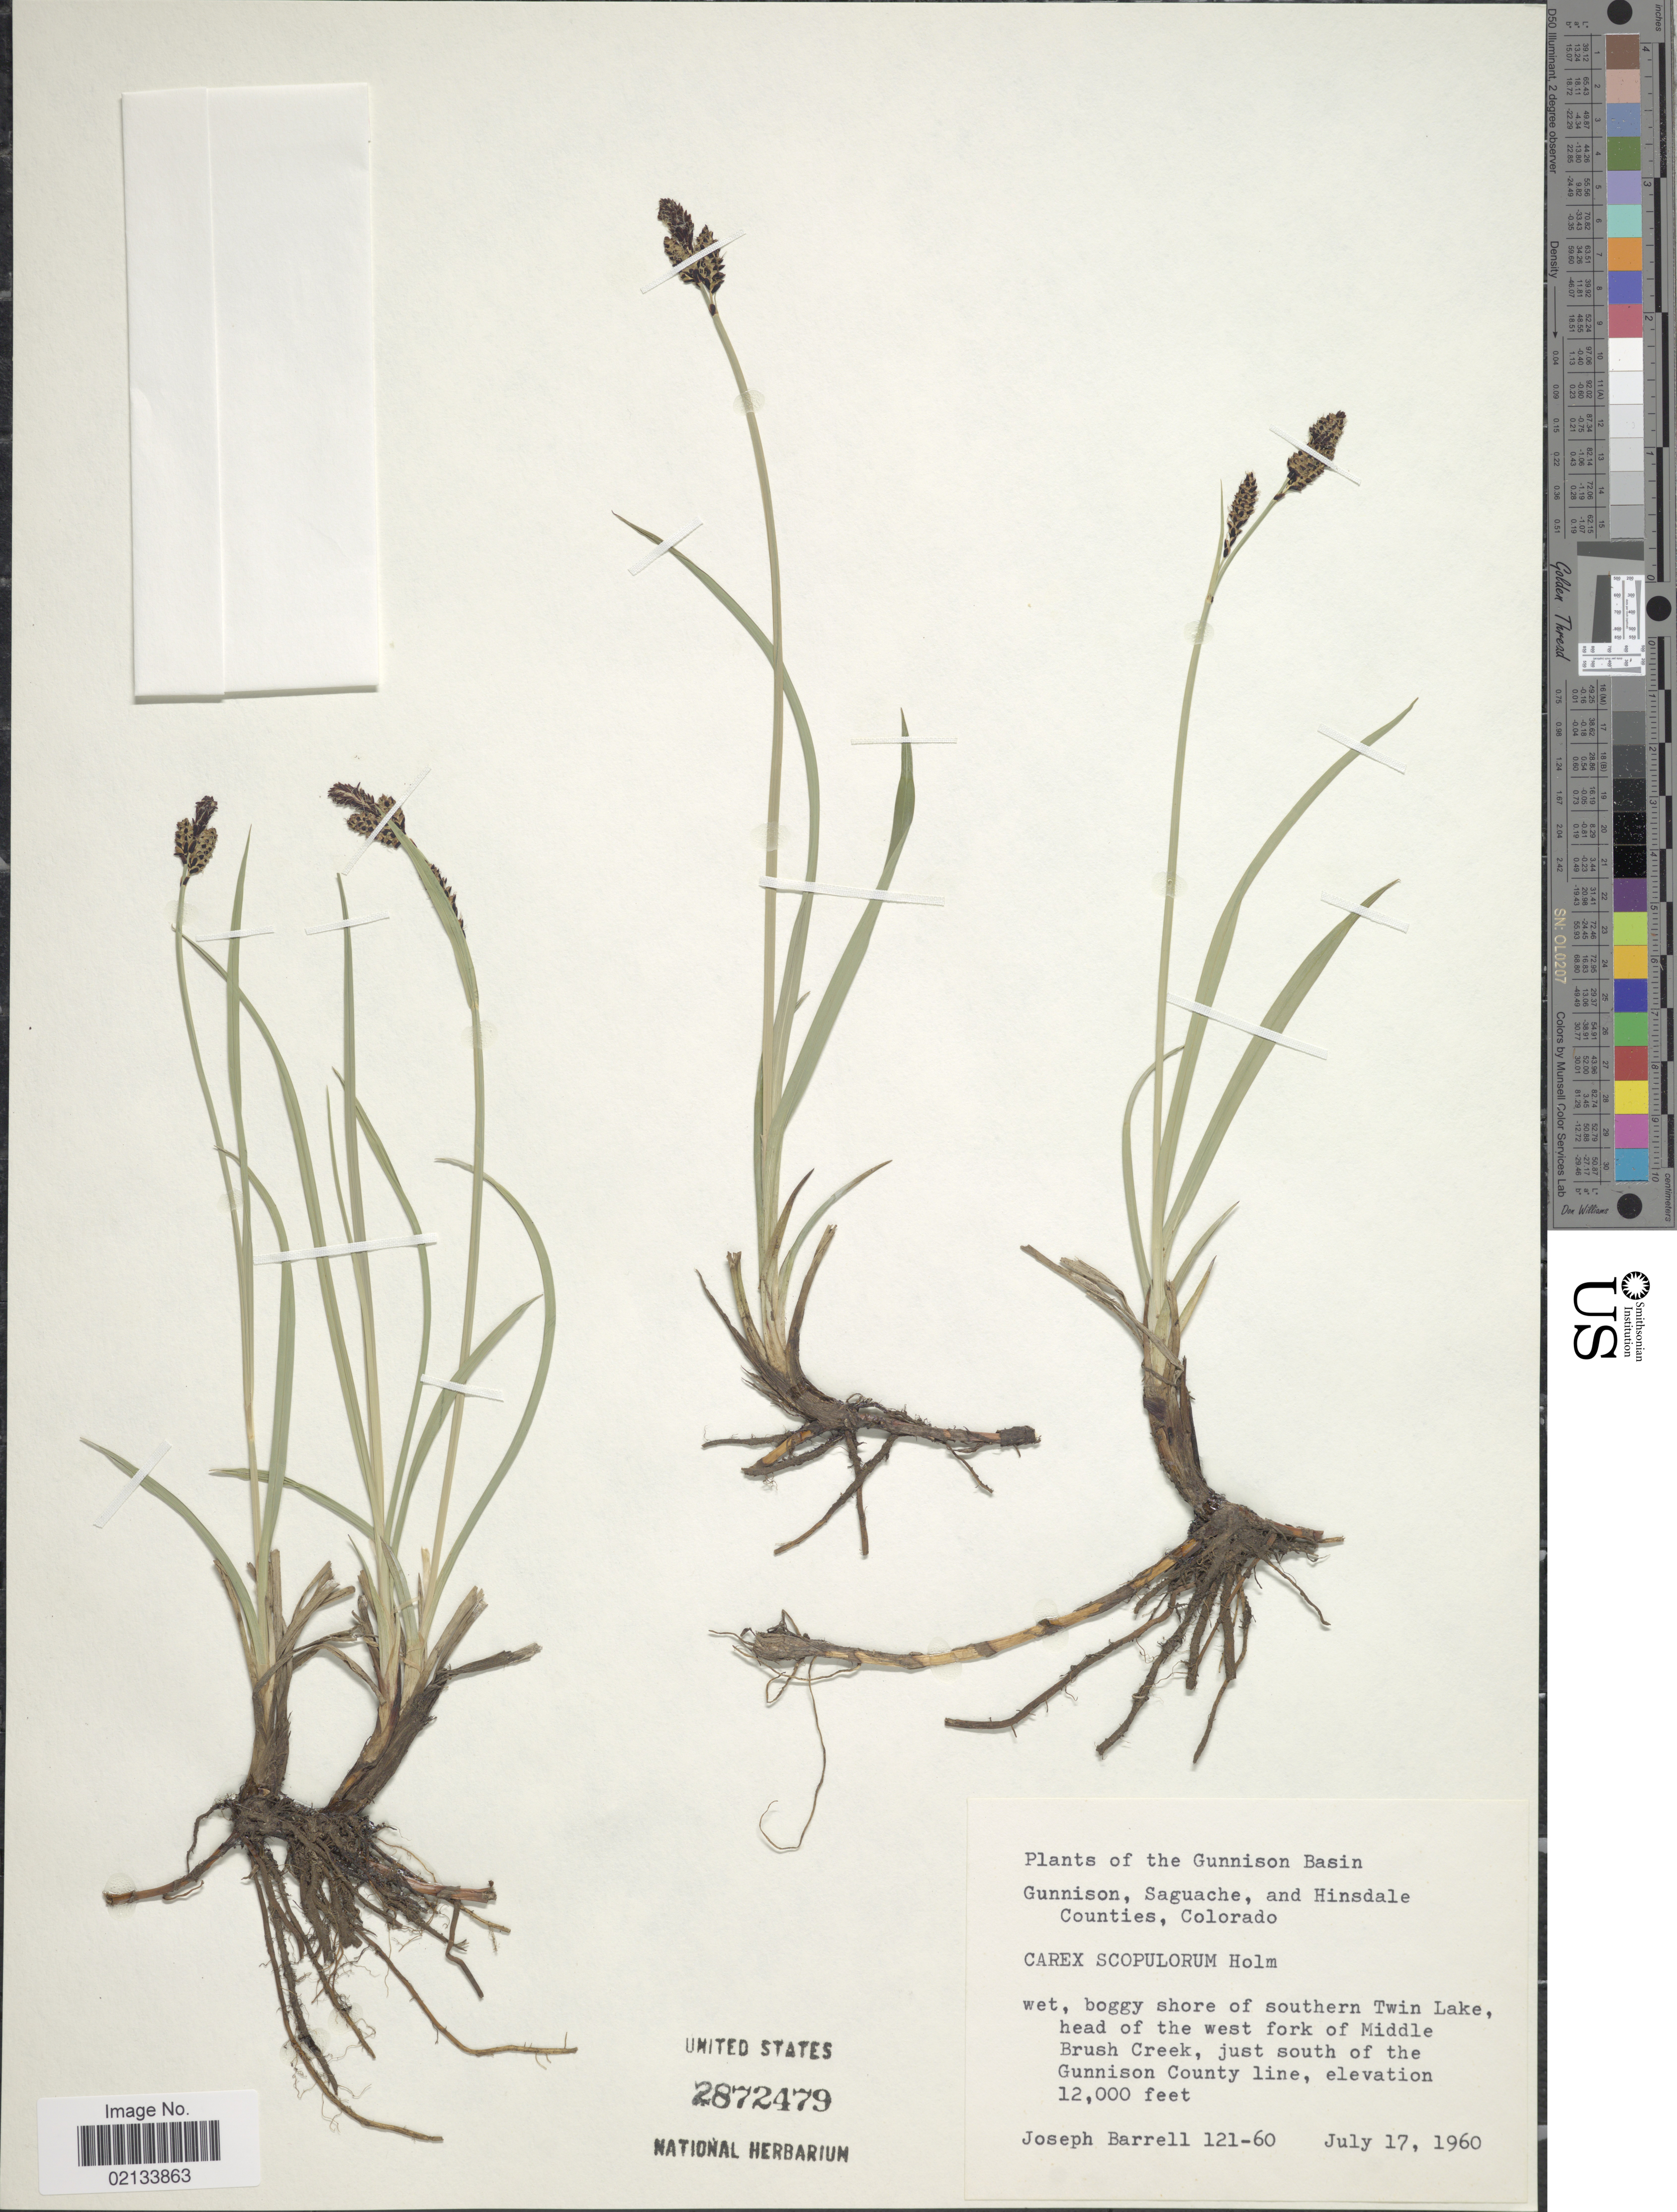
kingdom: Plantae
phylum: Tracheophyta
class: Liliopsida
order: Poales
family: Cyperaceae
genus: Carex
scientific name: Carex scopulorum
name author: Holm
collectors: J. Barrell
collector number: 121-60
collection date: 1960-07-17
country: United States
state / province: Colorado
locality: The Gunnison Basin, Gunnison, Saguache, and Hinsdale Counties, wet, boggy shore of southern Twin Lake, head of the west fork of Middle Brush Creek, just south of the Gunnison County line.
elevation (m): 3658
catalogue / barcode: US 2872479